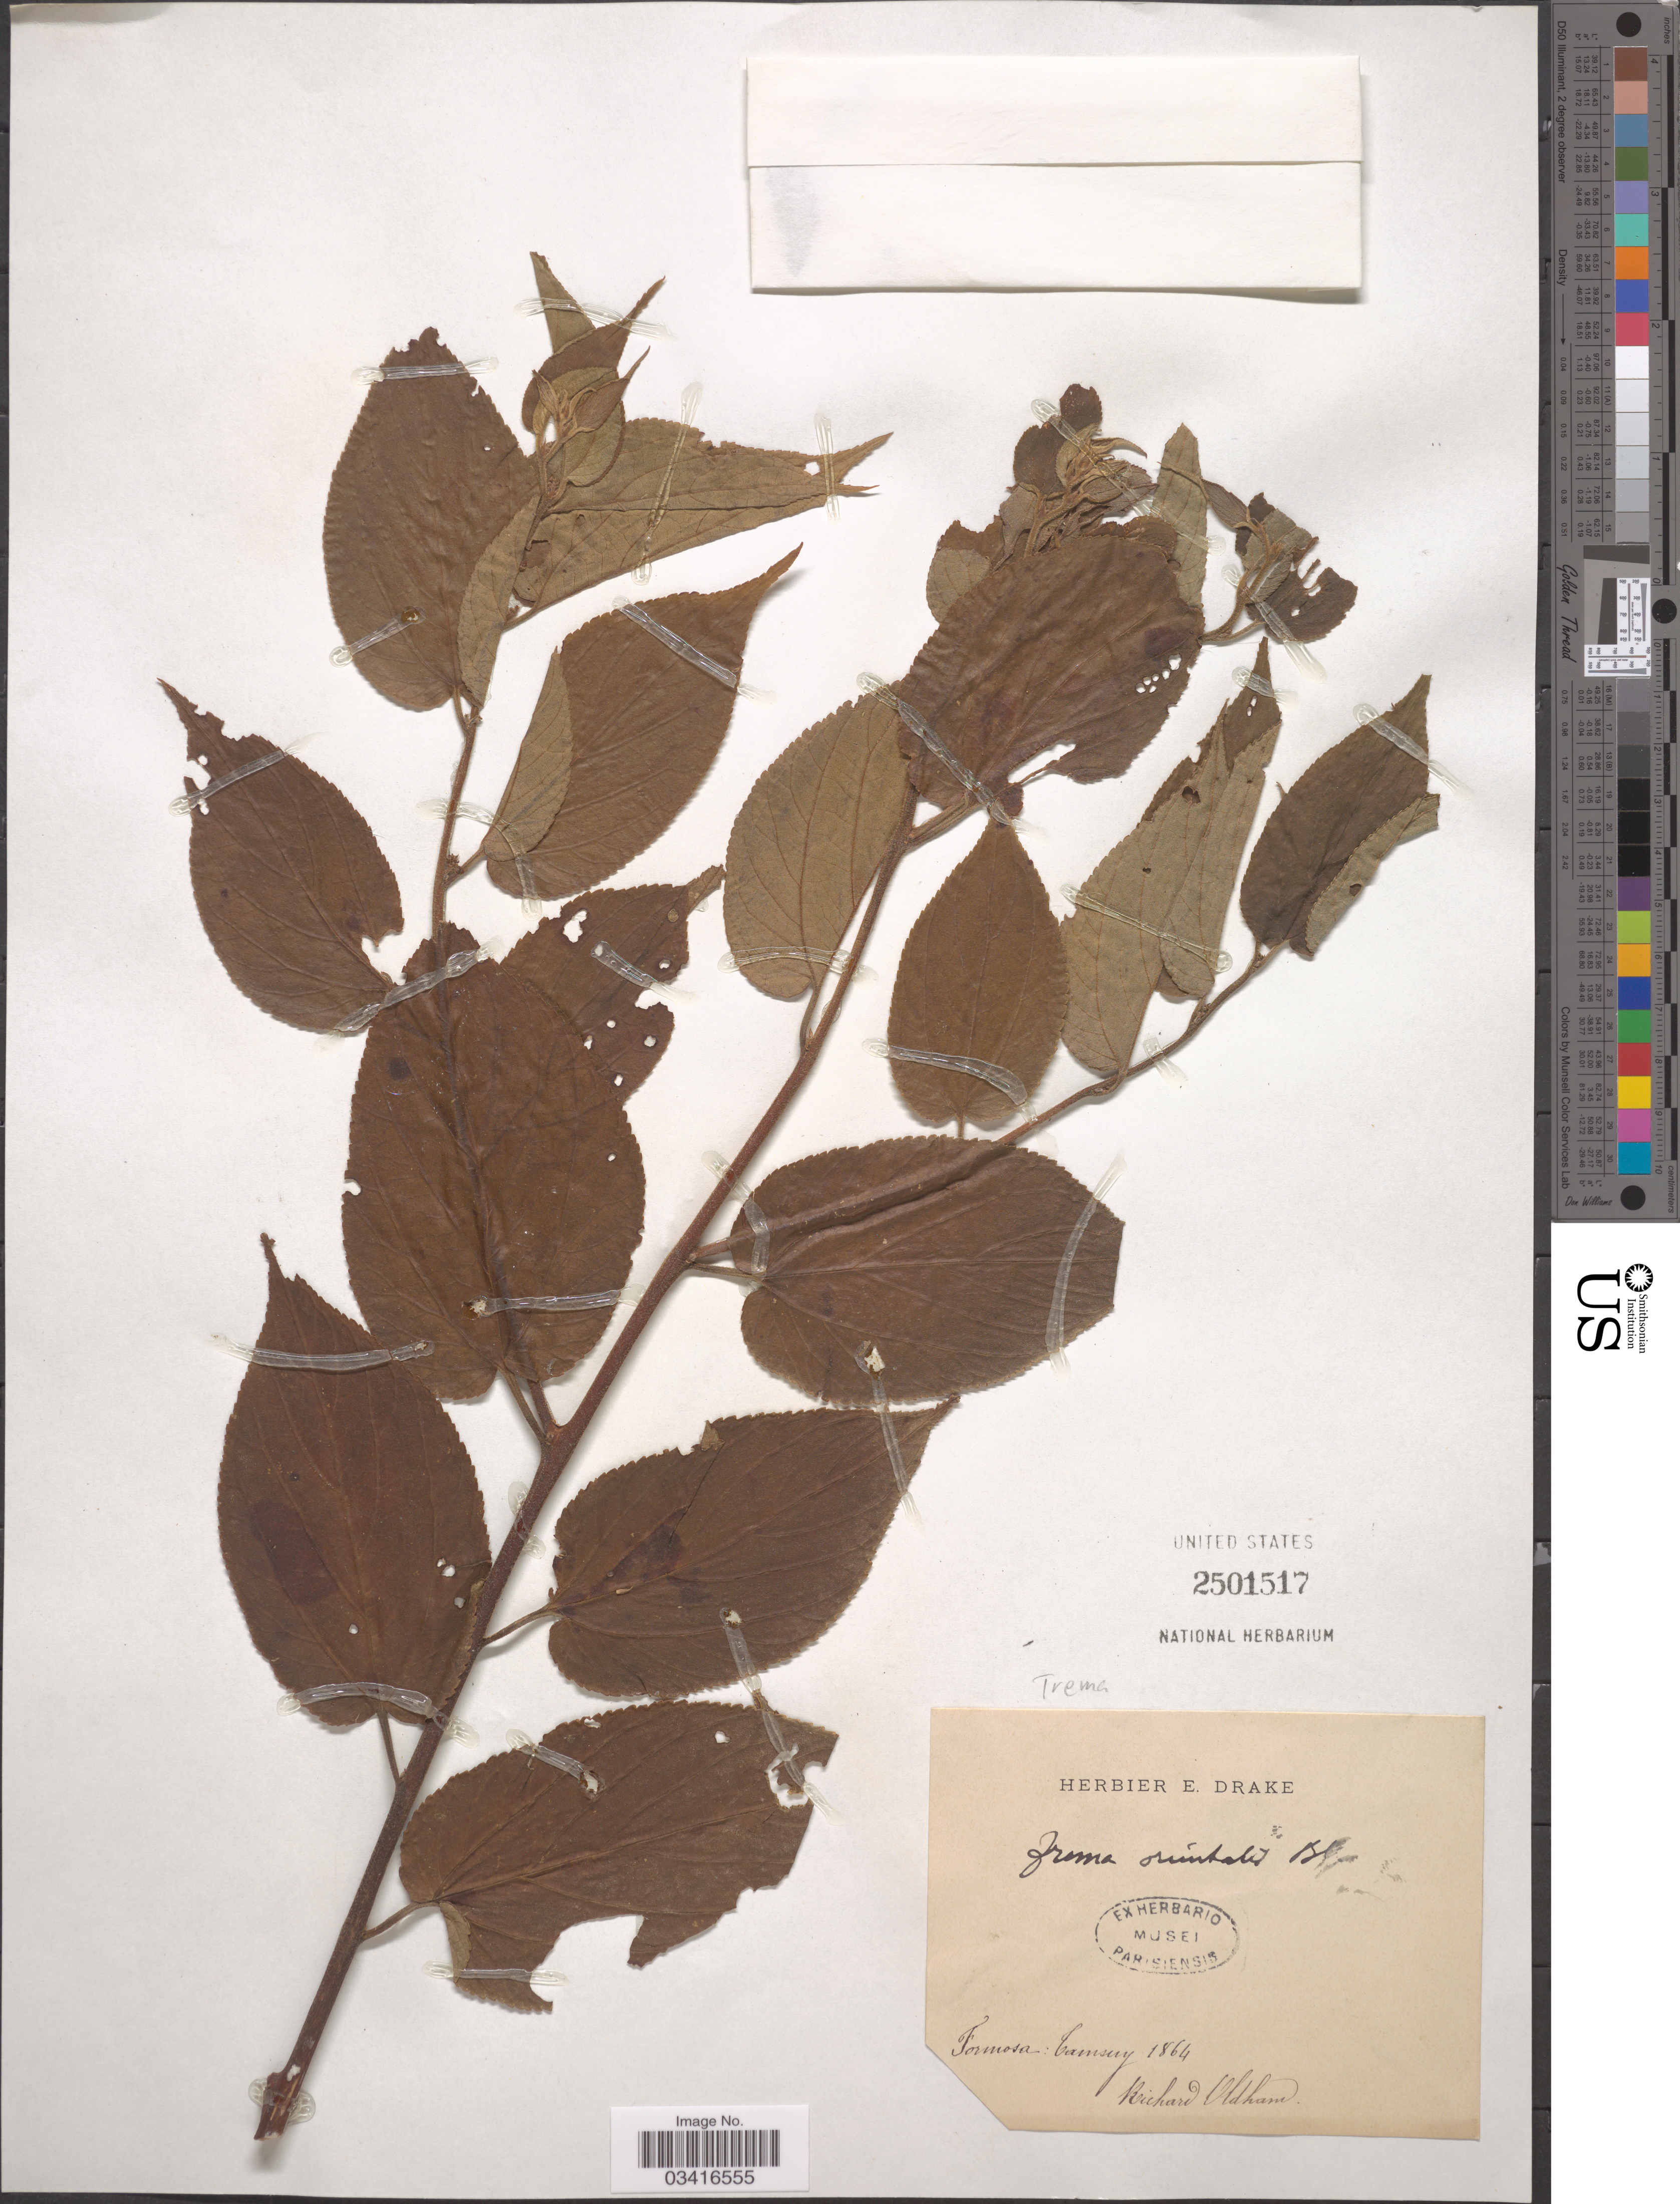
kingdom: Plantae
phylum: Tracheophyta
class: Magnoliopsida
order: Rosales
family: Cannabaceae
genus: Trema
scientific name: Trema orientale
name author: (L.) Blume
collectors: R. Oldham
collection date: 1864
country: Taiwan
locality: Formosa. Camsery [interpreted].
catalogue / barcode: US 2501517